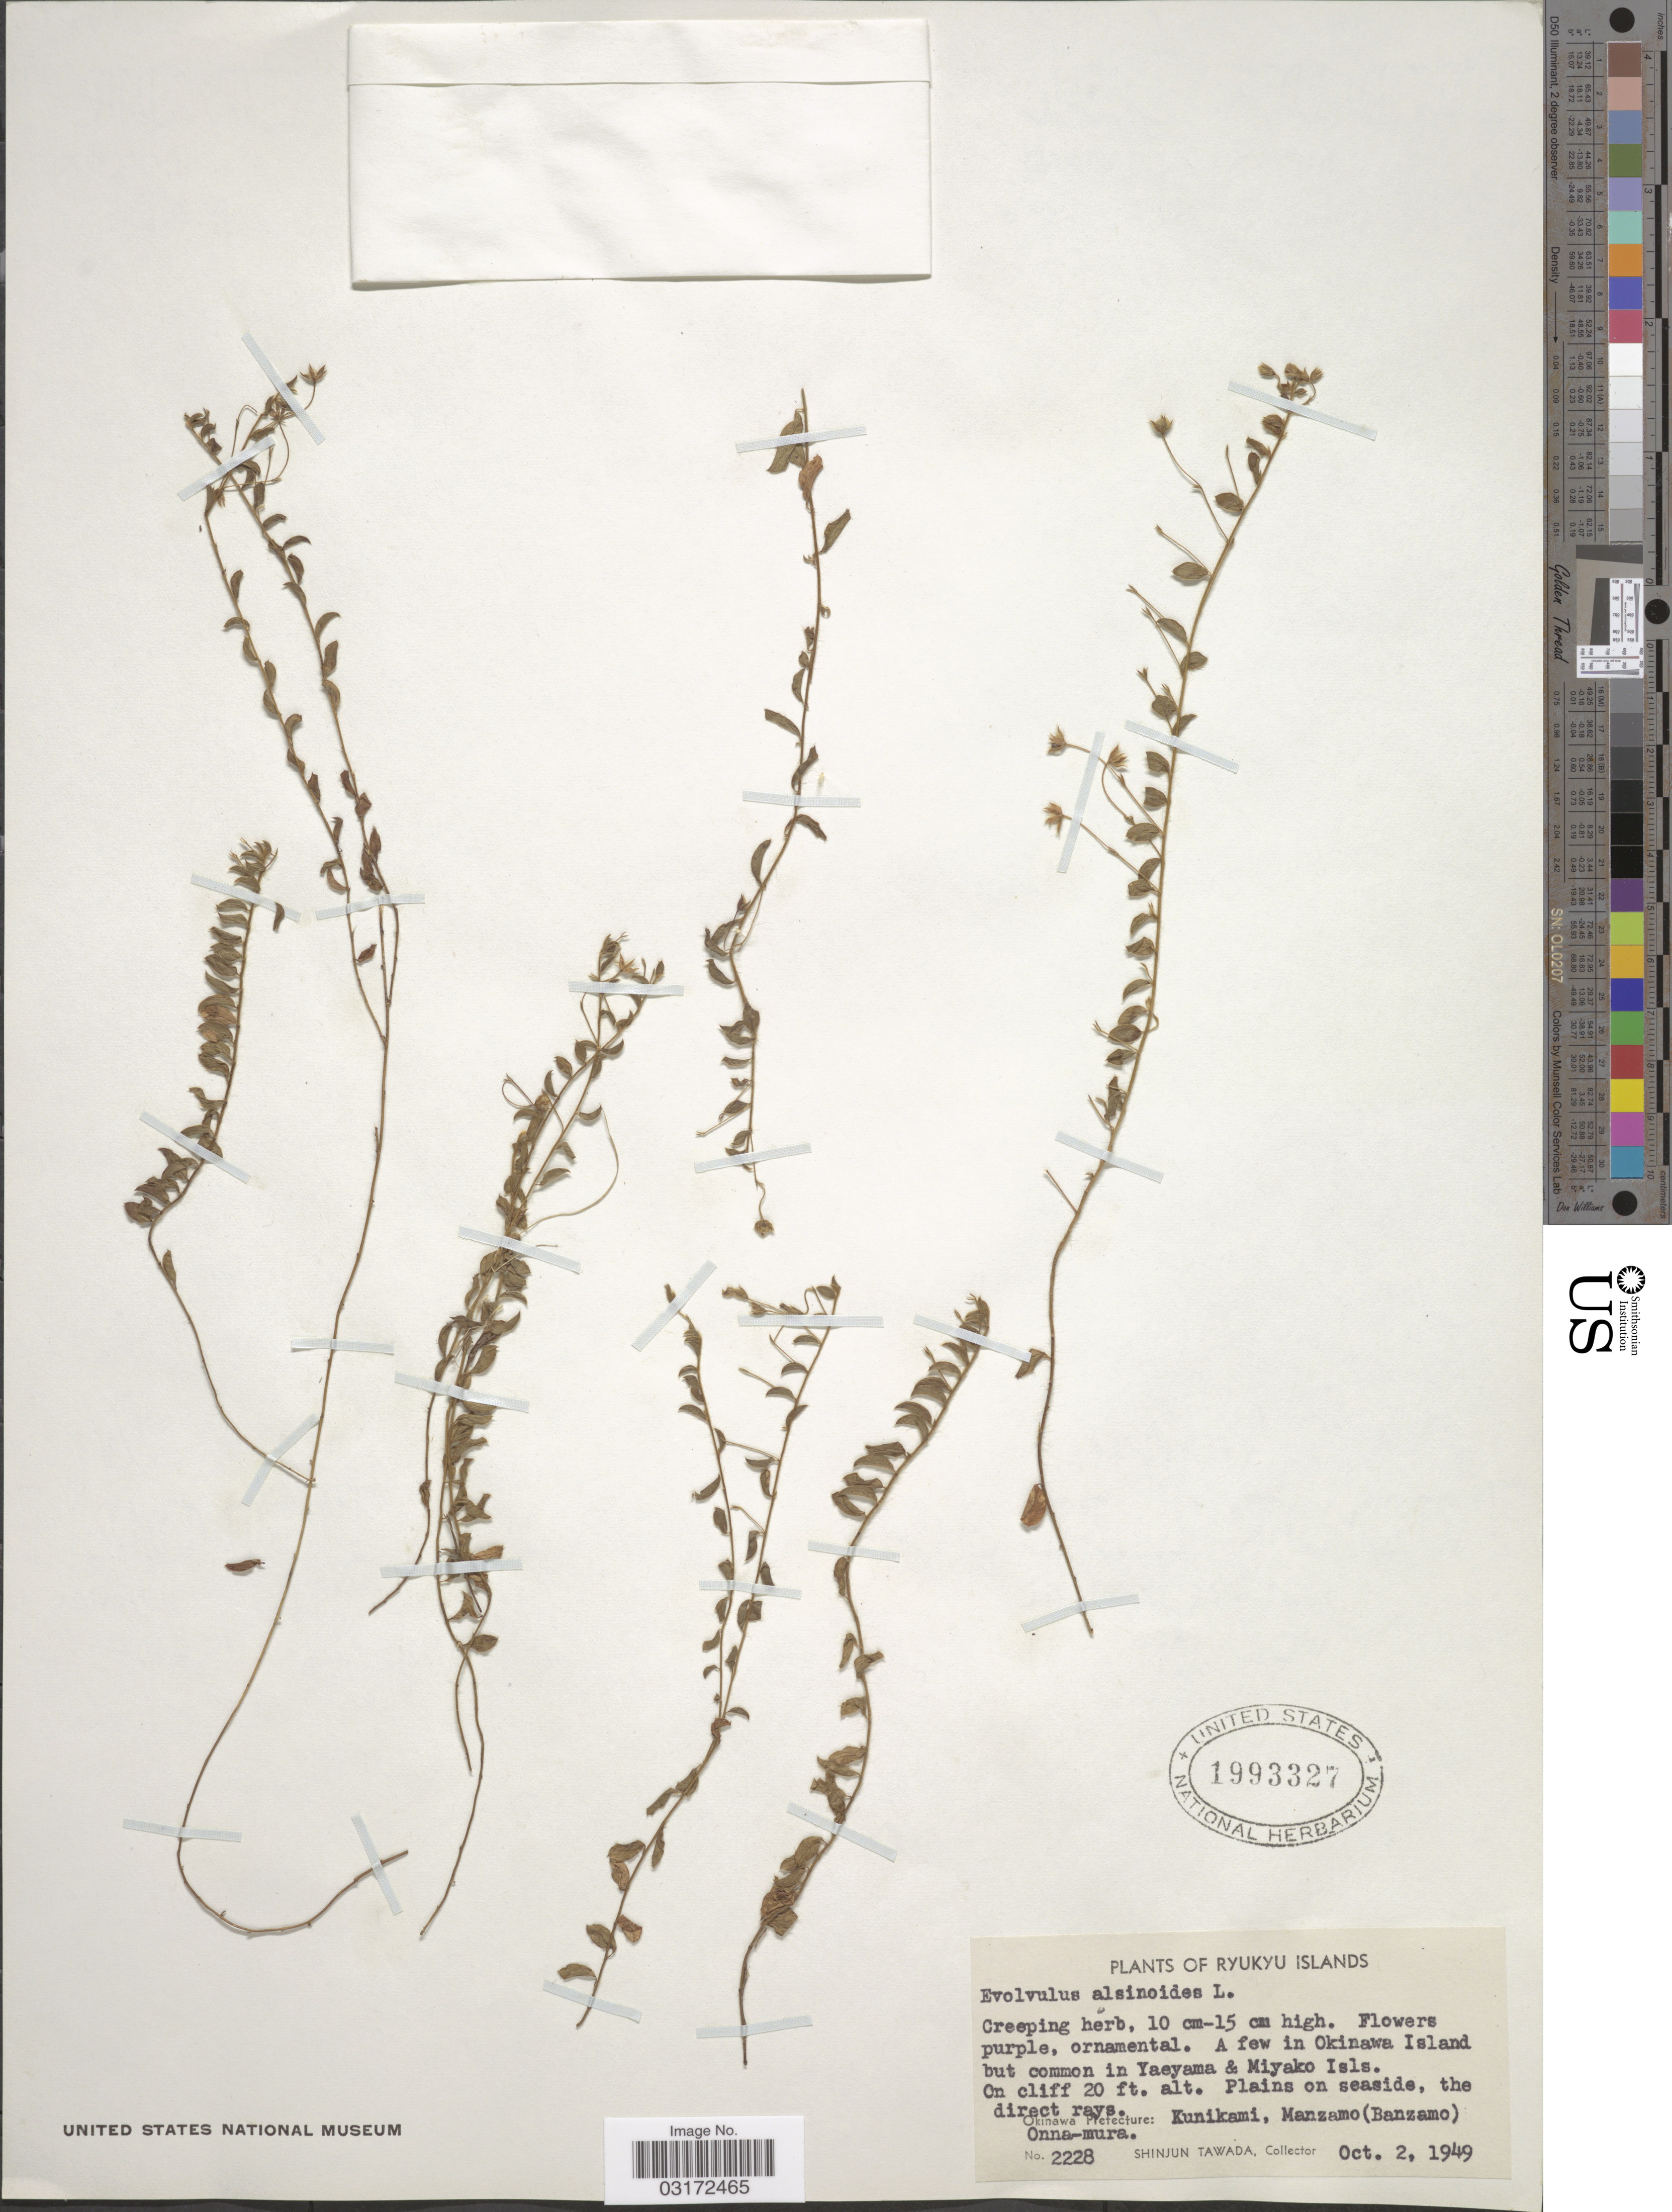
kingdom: Plantae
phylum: Tracheophyta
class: Magnoliopsida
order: Solanales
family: Convolvulaceae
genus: Evolvulus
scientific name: Evolvulus alsinoides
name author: (L.) L.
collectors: S. Tawada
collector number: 2228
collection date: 1949-10-02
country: Japan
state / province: Okinawa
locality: A few in Okinawa Island but common in Yaeyama & Miyako Isls. Plains on seaside, the direct rays. Okinawa Prefecture: Kunikami, Manzamo (Banzamo), Onna-mura.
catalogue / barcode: US 1993327